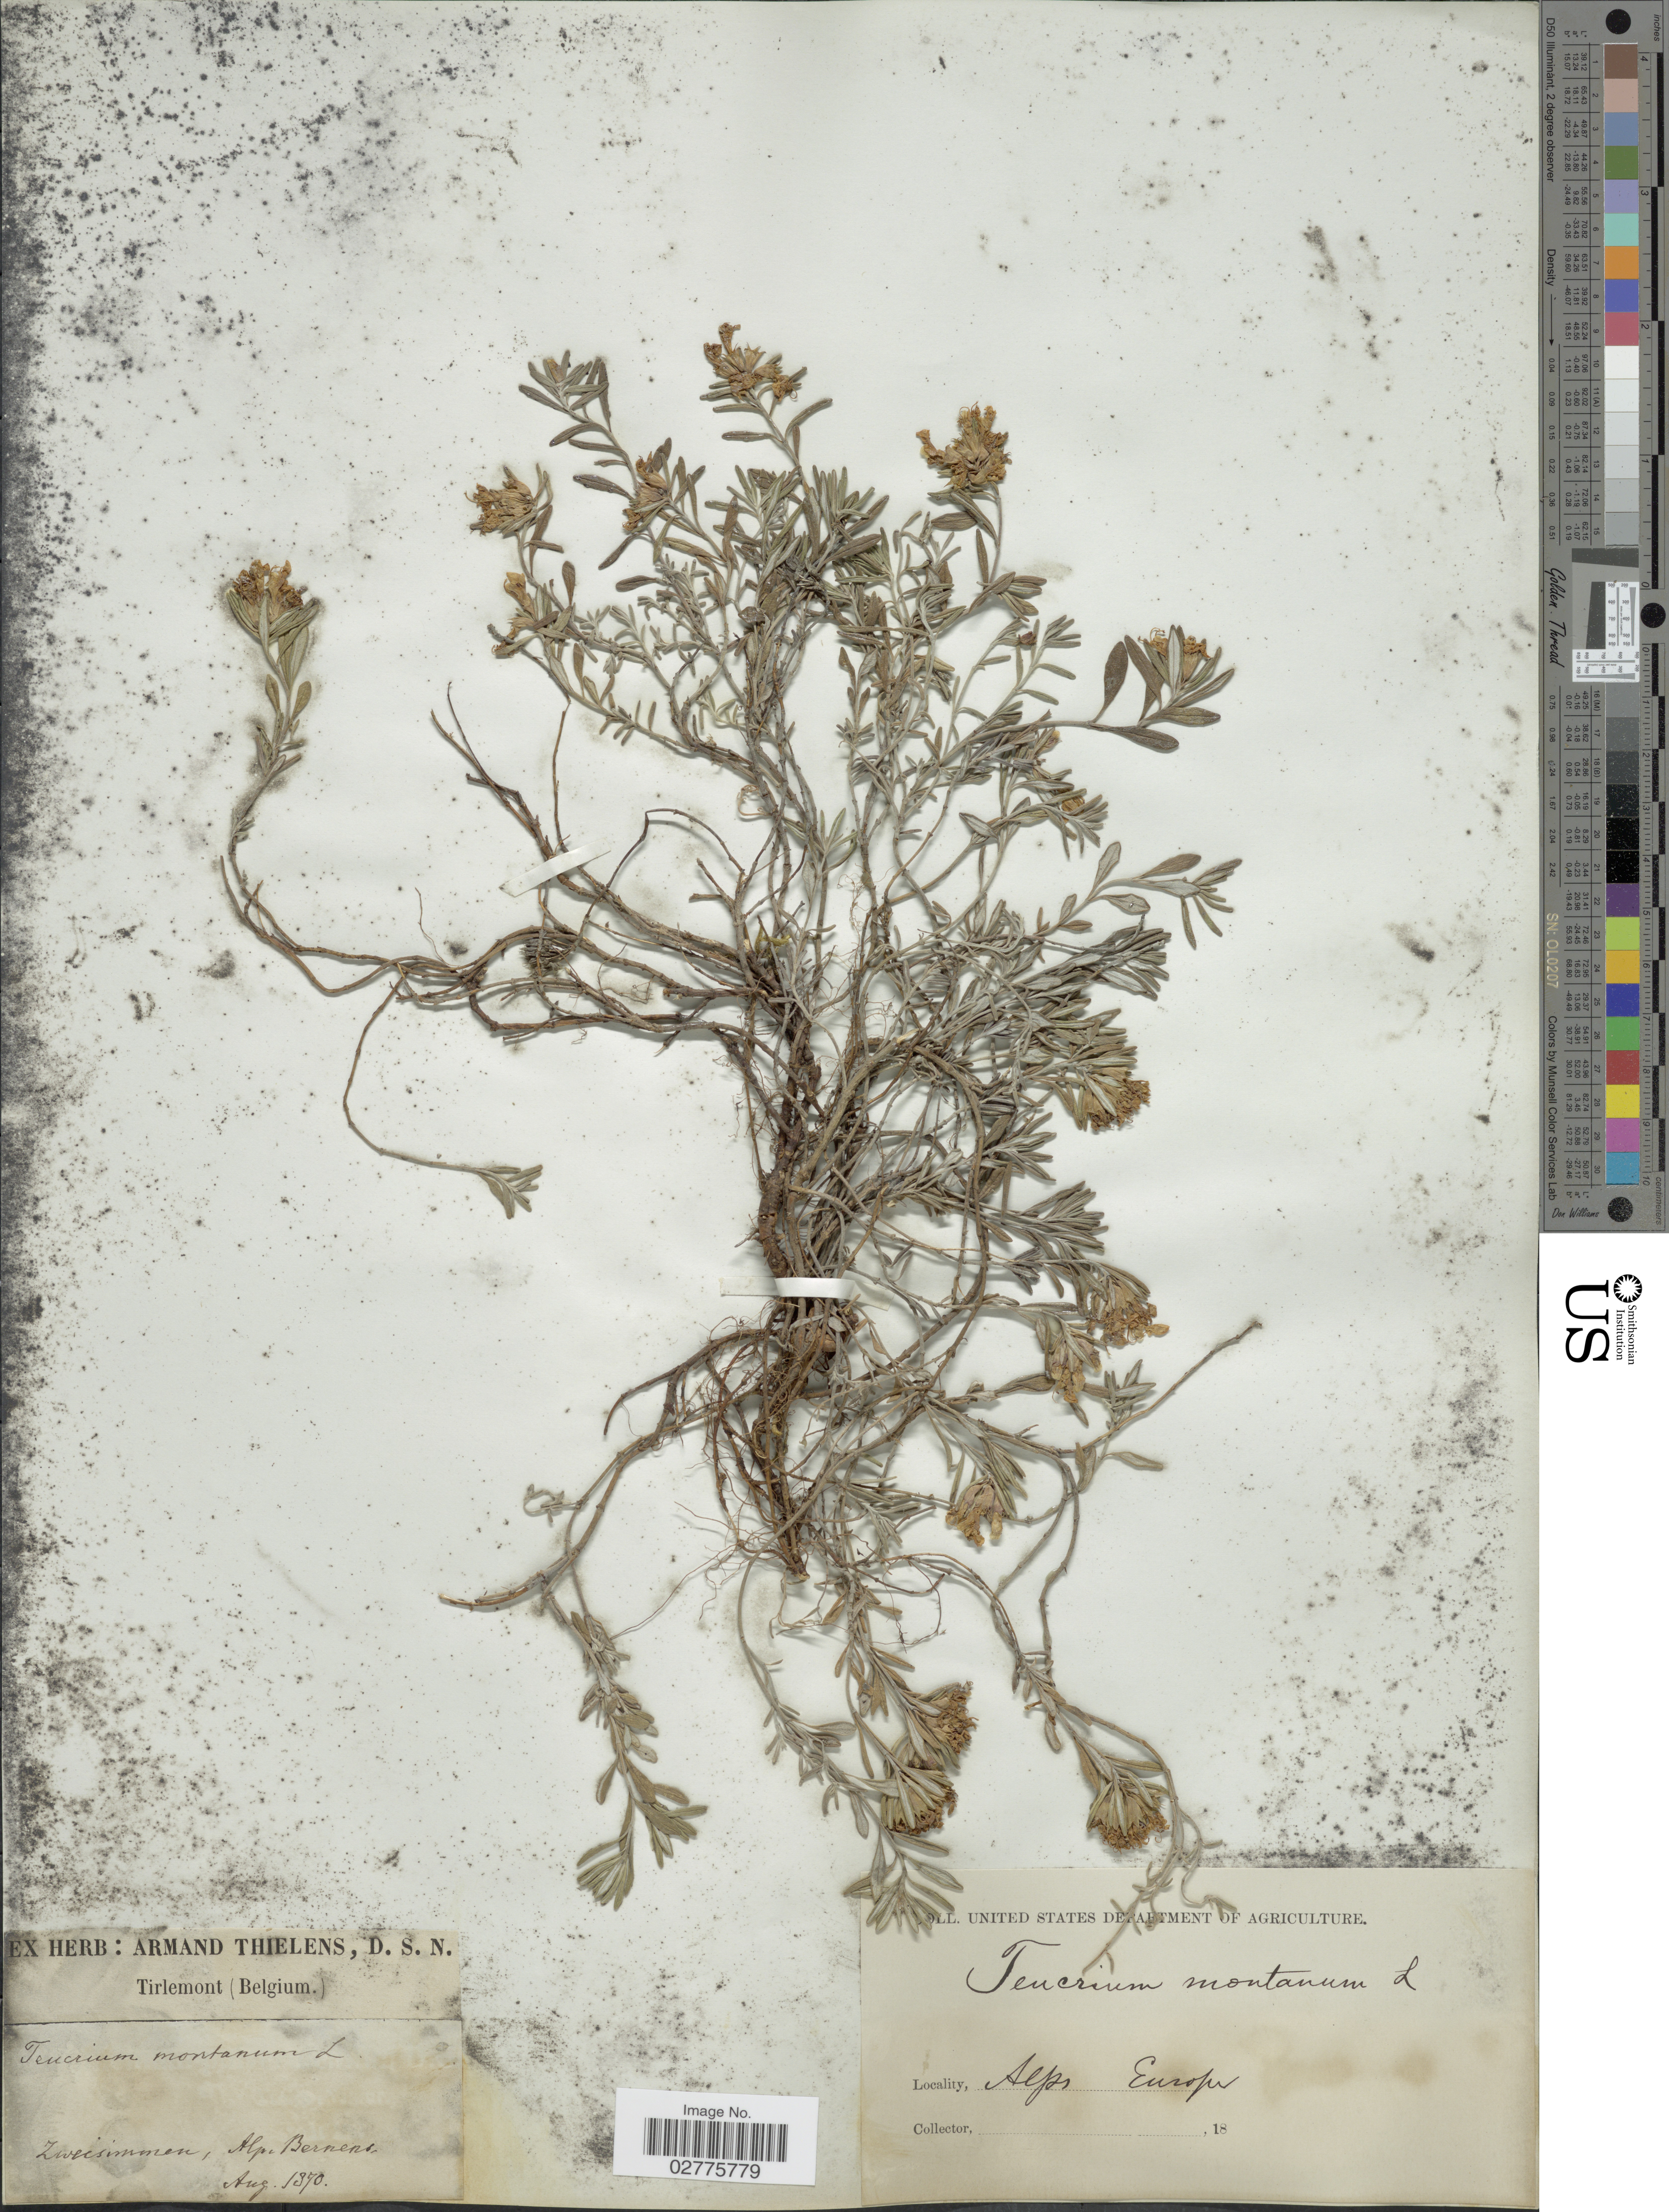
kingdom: Plantae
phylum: Tracheophyta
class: Magnoliopsida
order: Lamiales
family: Lamiaceae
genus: Teucrium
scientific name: Teucrium montanum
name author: L.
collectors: ex herb. Armand Thielens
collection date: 1870-08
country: Switzerland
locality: Zweisimmen, Alp. Bernens, Alps, Europe.